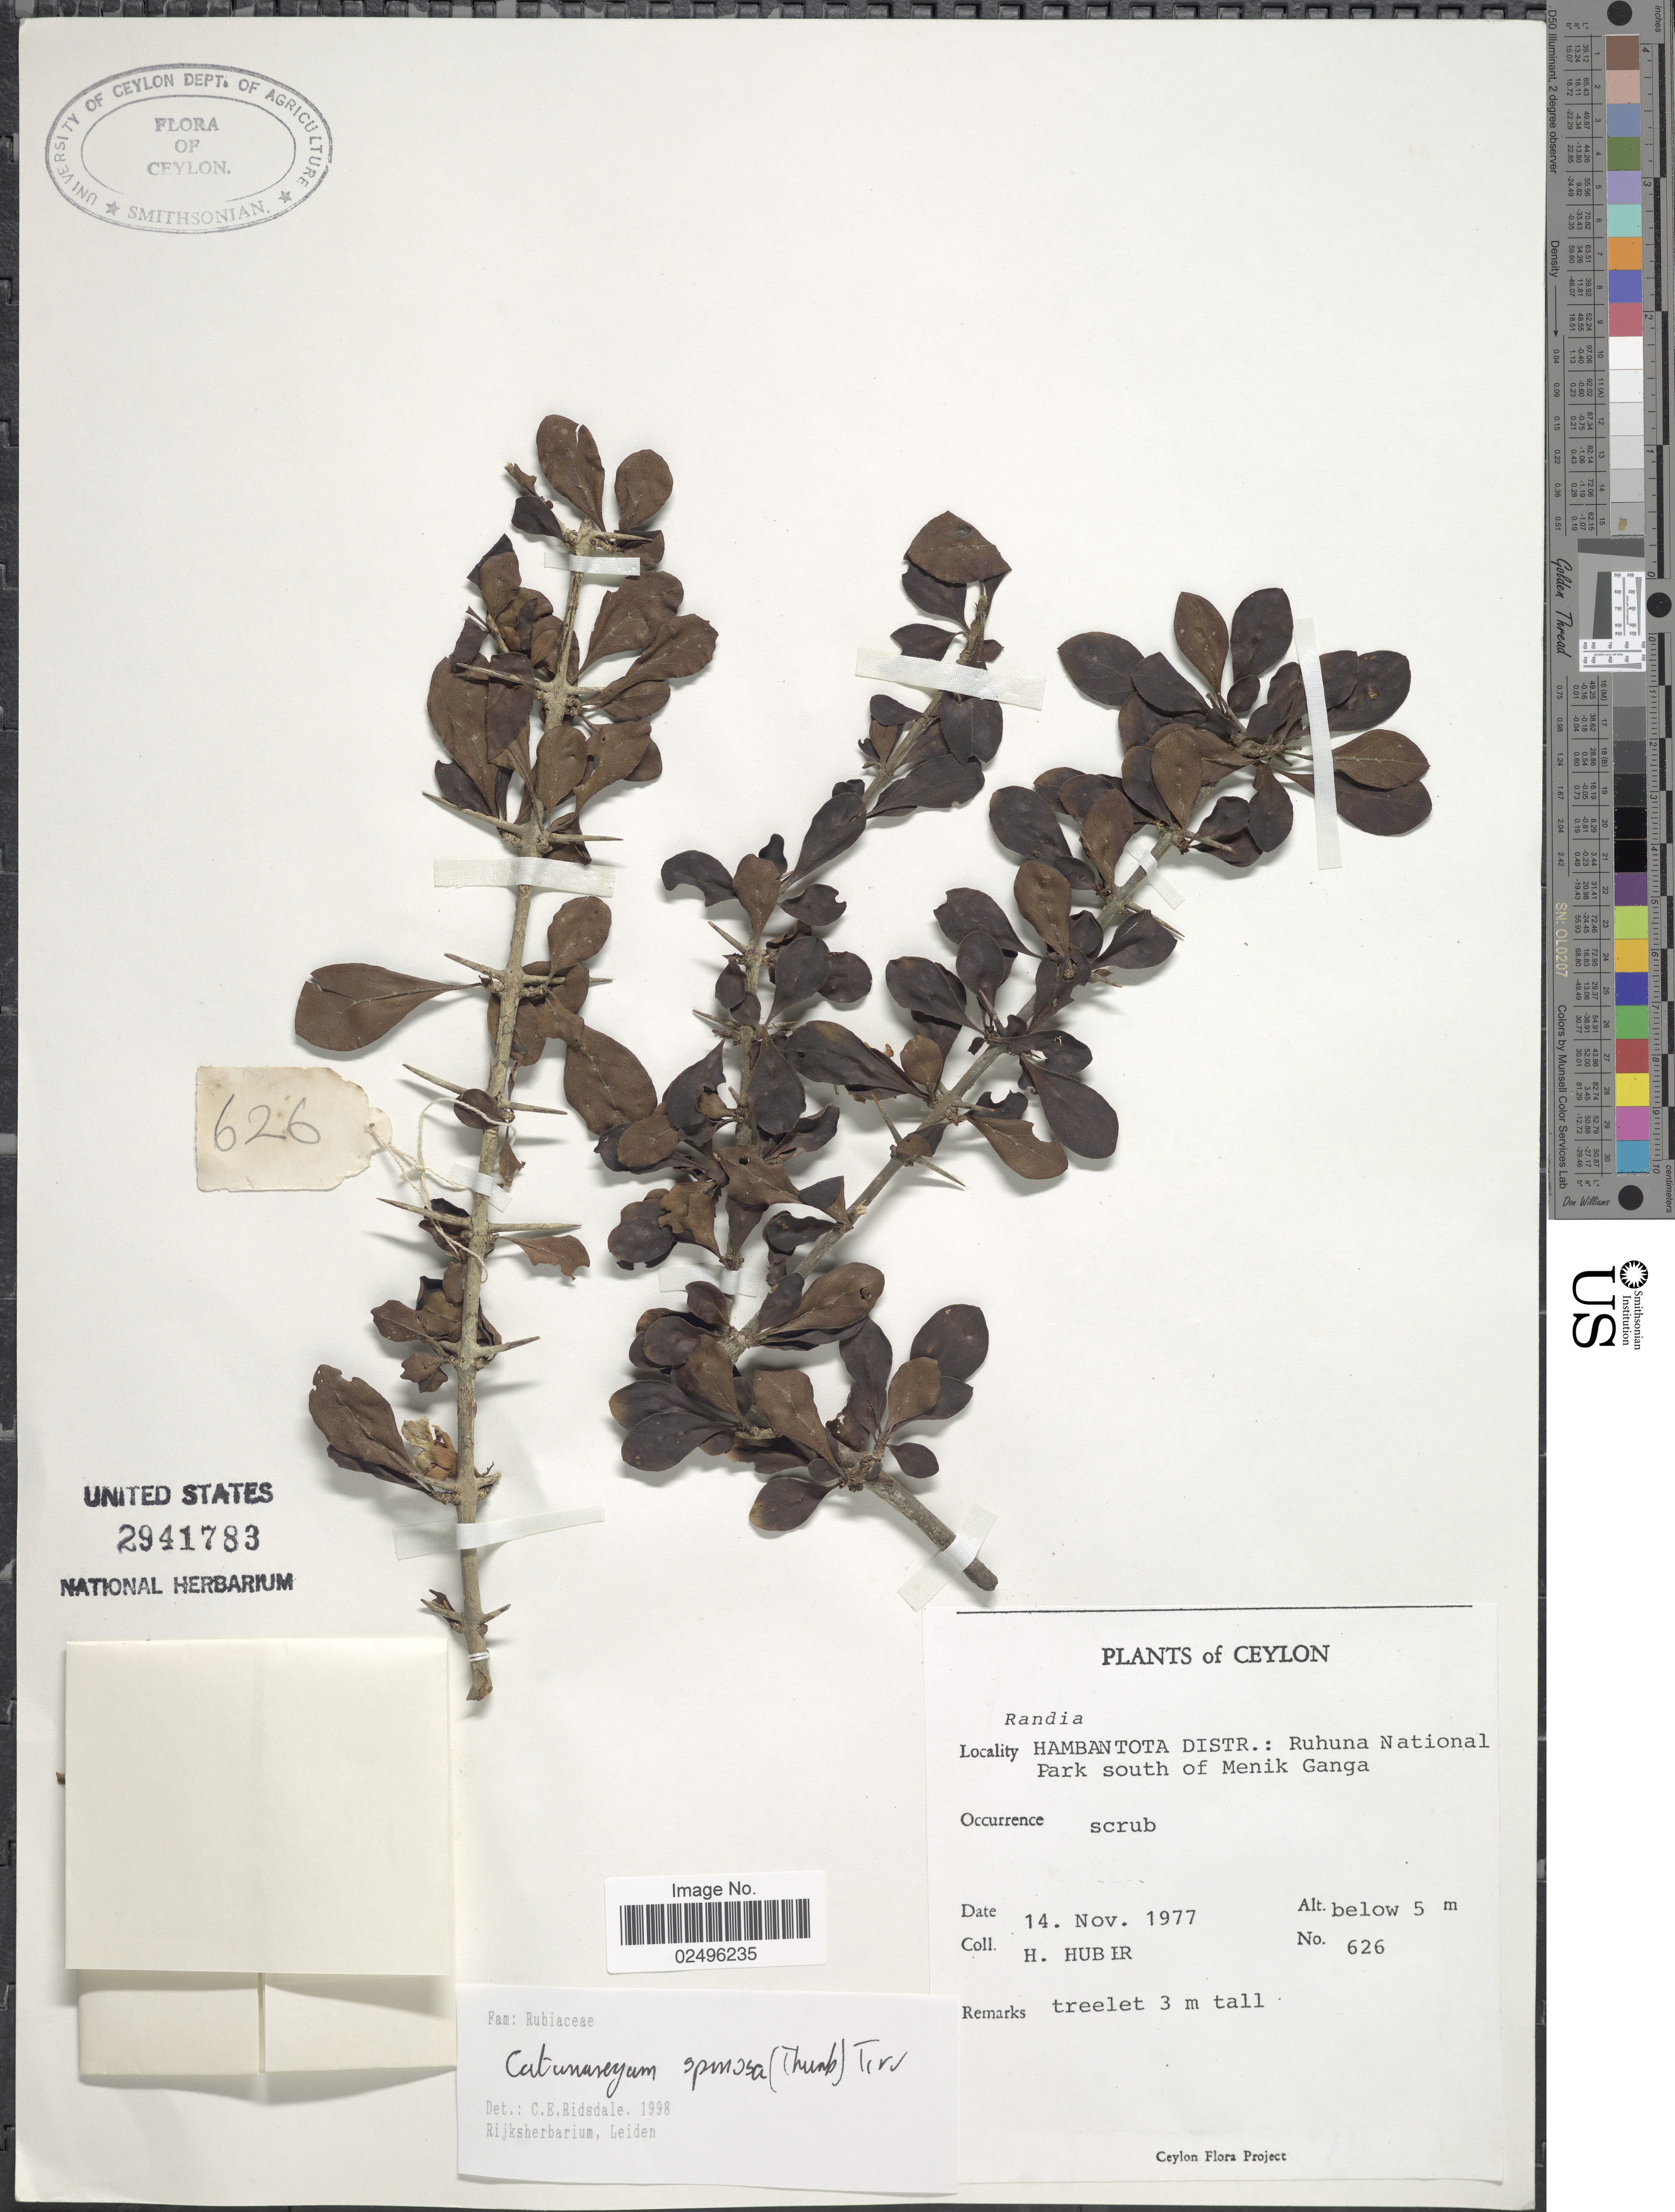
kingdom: Plantae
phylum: Tracheophyta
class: Magnoliopsida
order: Gentianales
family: Rubiaceae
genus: Catunaregam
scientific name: Catunaregam spinosa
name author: (Thunb.) Tirveng.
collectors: H. Huber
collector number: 626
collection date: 1977-11-14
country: Sri Lanka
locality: Ceylon. Hambantota Distr.,: Ruhuna National Park south of Menik Ganga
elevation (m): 5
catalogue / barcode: US 2941783